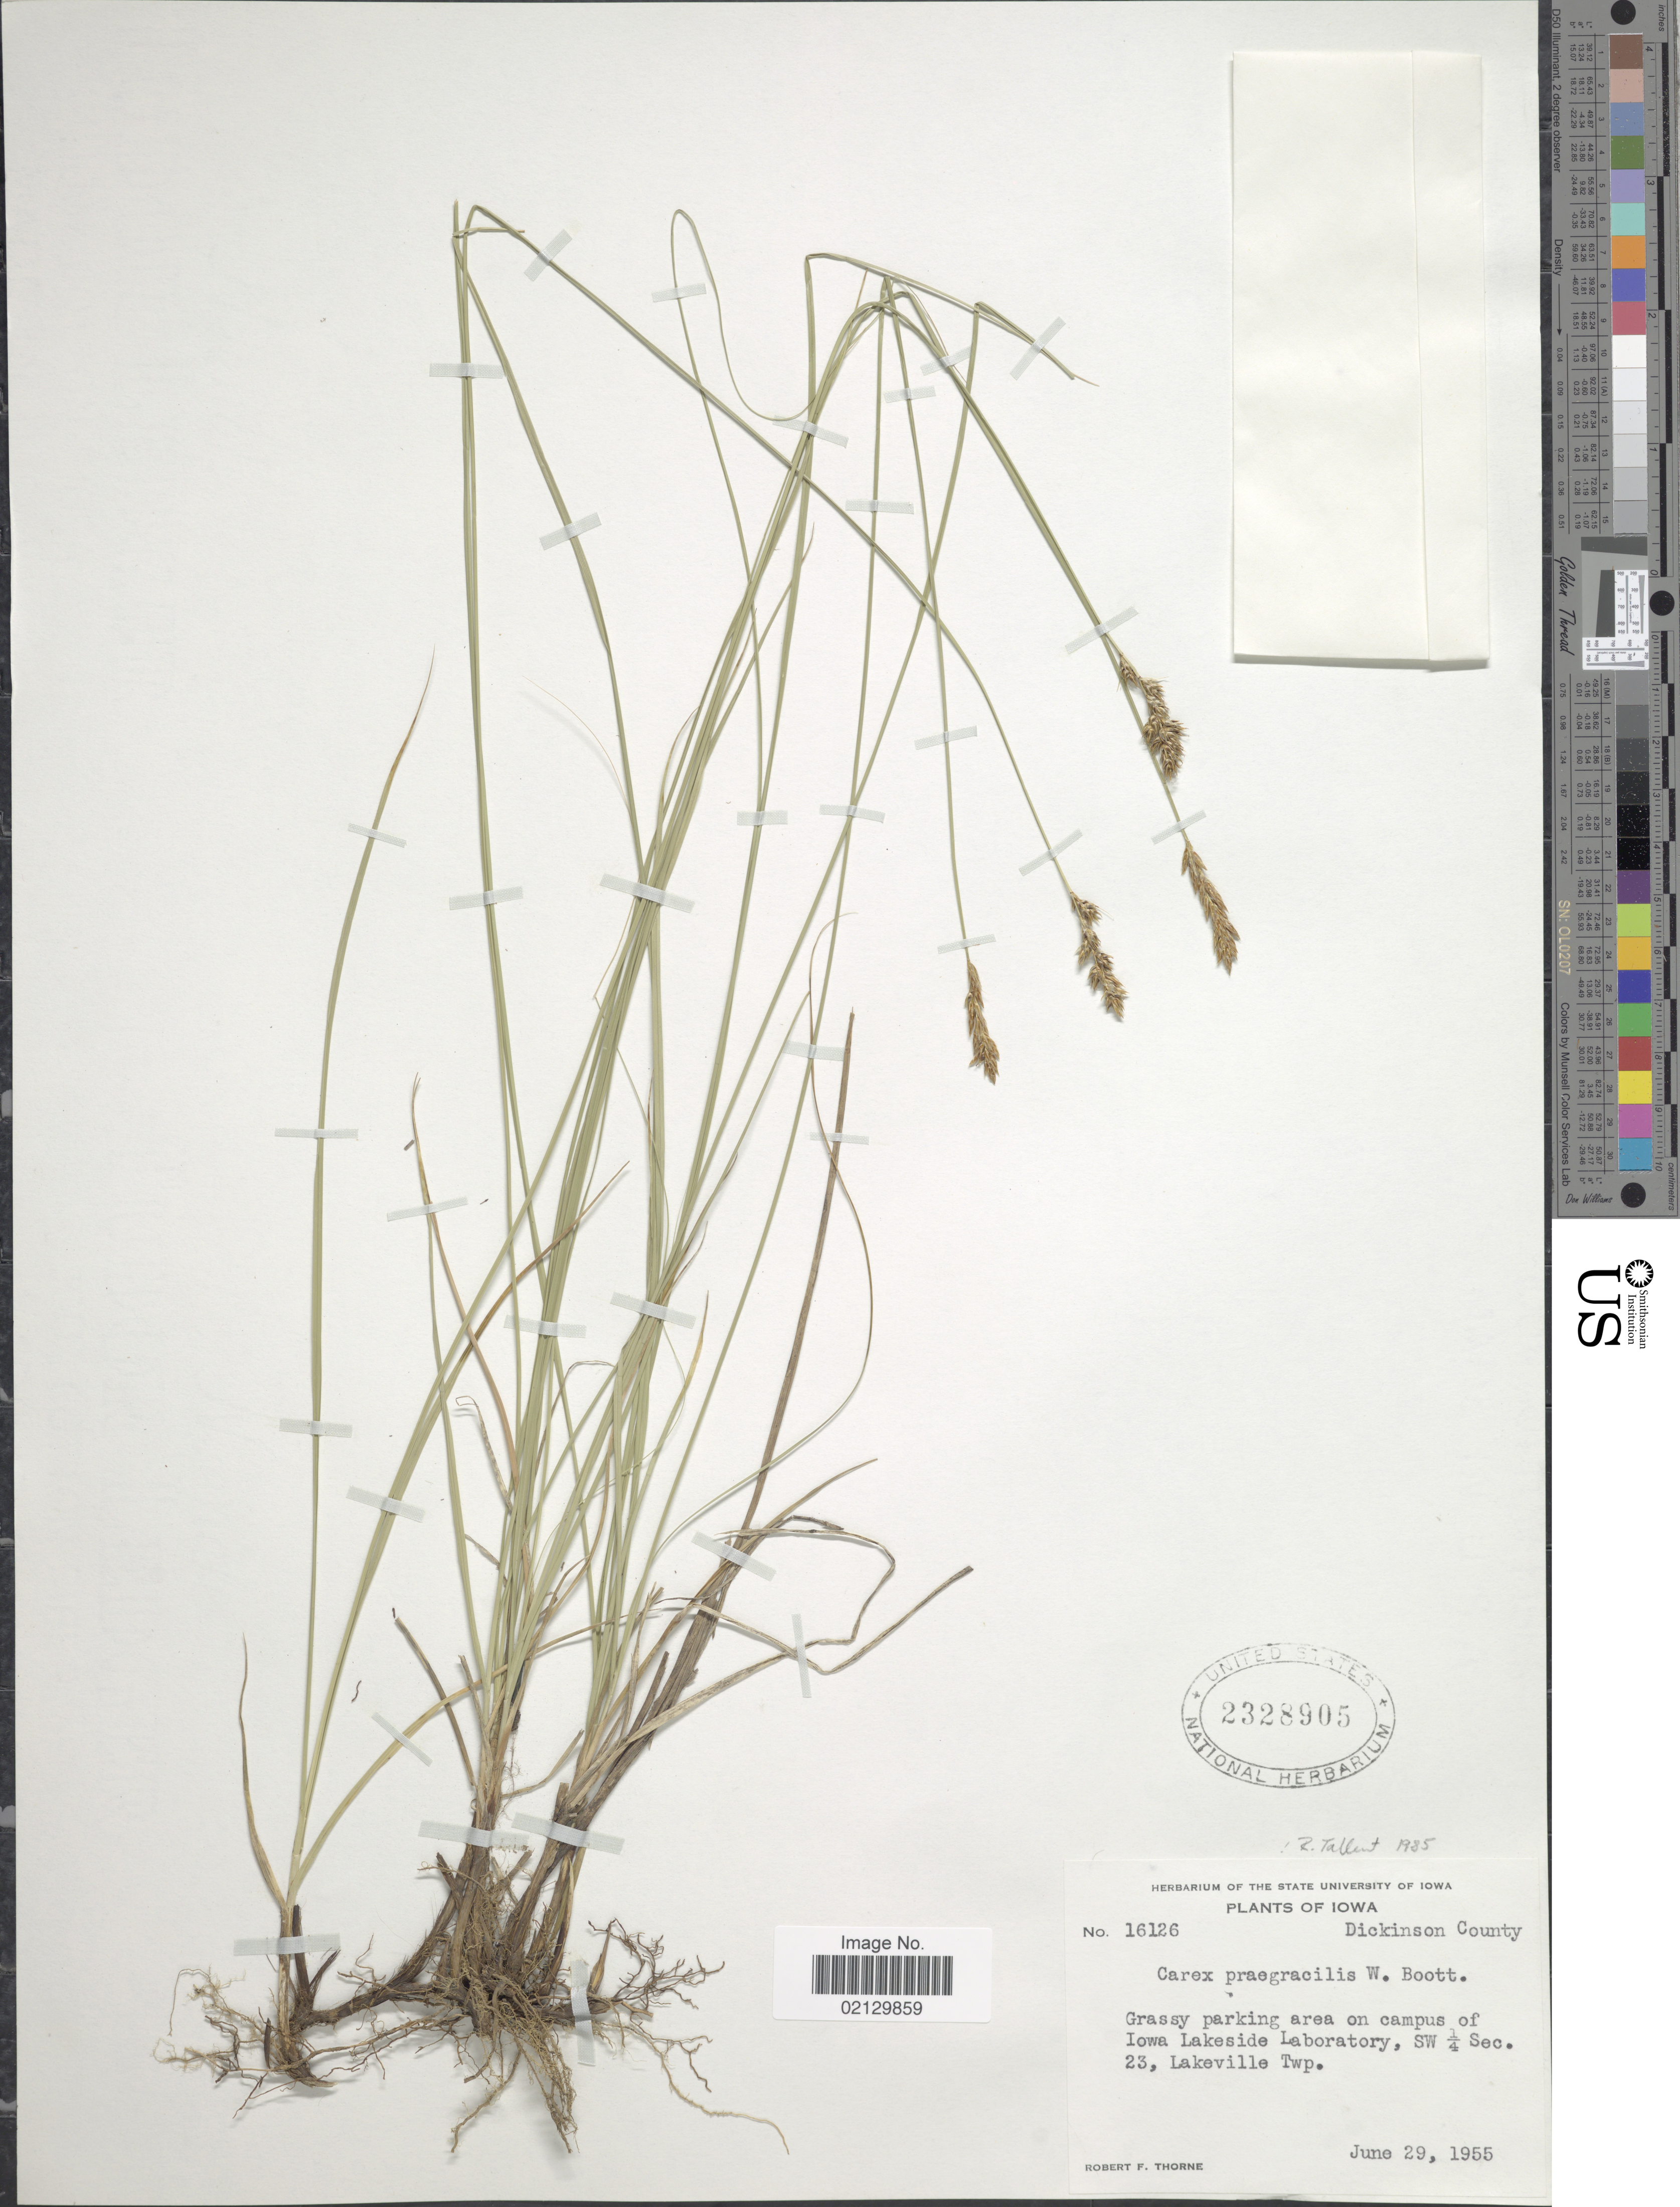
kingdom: Plantae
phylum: Tracheophyta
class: Liliopsida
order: Poales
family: Cyperaceae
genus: Carex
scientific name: Carex praegracilis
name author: W. Boott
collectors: R. F. Thorne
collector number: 16126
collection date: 1955-06-29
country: United States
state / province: Iowa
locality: Grassy parking area on campus of Iowa Lakeside Laboratory. SW¼ Sec. 23, Lakesville Twp. Dickinson County.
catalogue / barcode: US 2328905